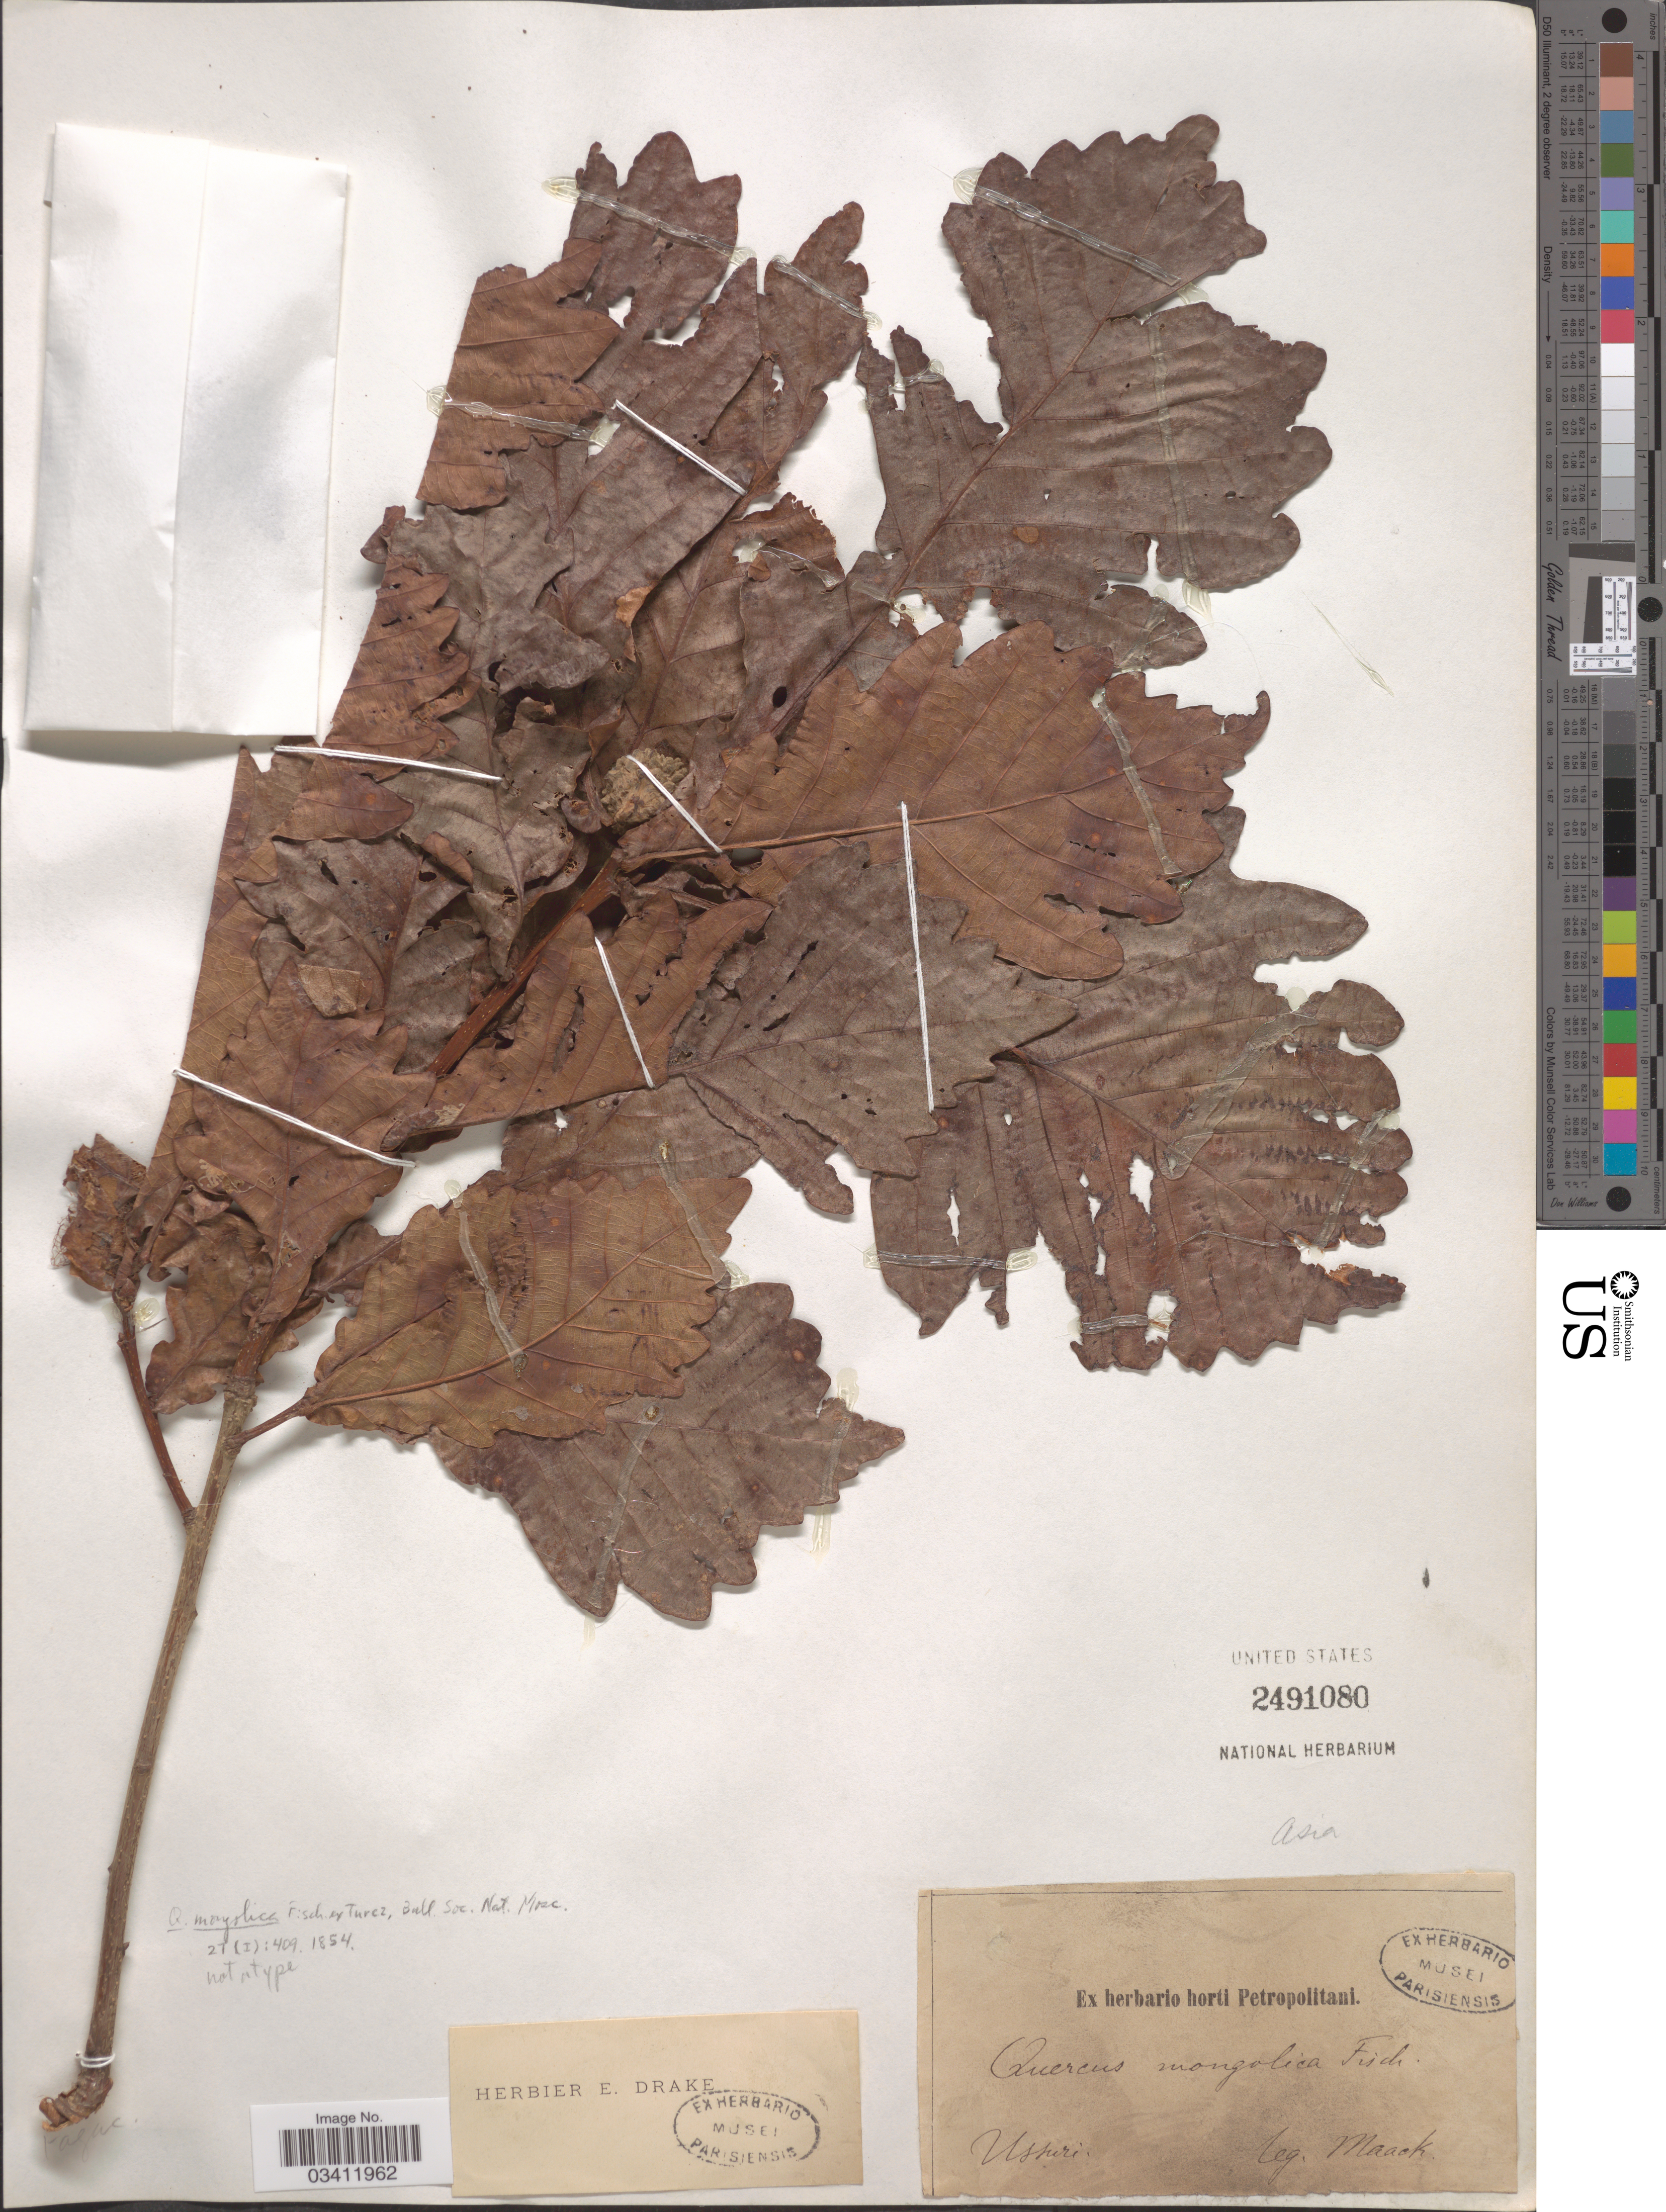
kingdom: Plantae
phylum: Tracheophyta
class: Magnoliopsida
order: Fagales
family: Fagaceae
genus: Quercus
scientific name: Quercus mongolica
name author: Fisch. ex Ledeb.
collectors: Maack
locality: Ussuri. Asia.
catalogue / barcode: US 2491080